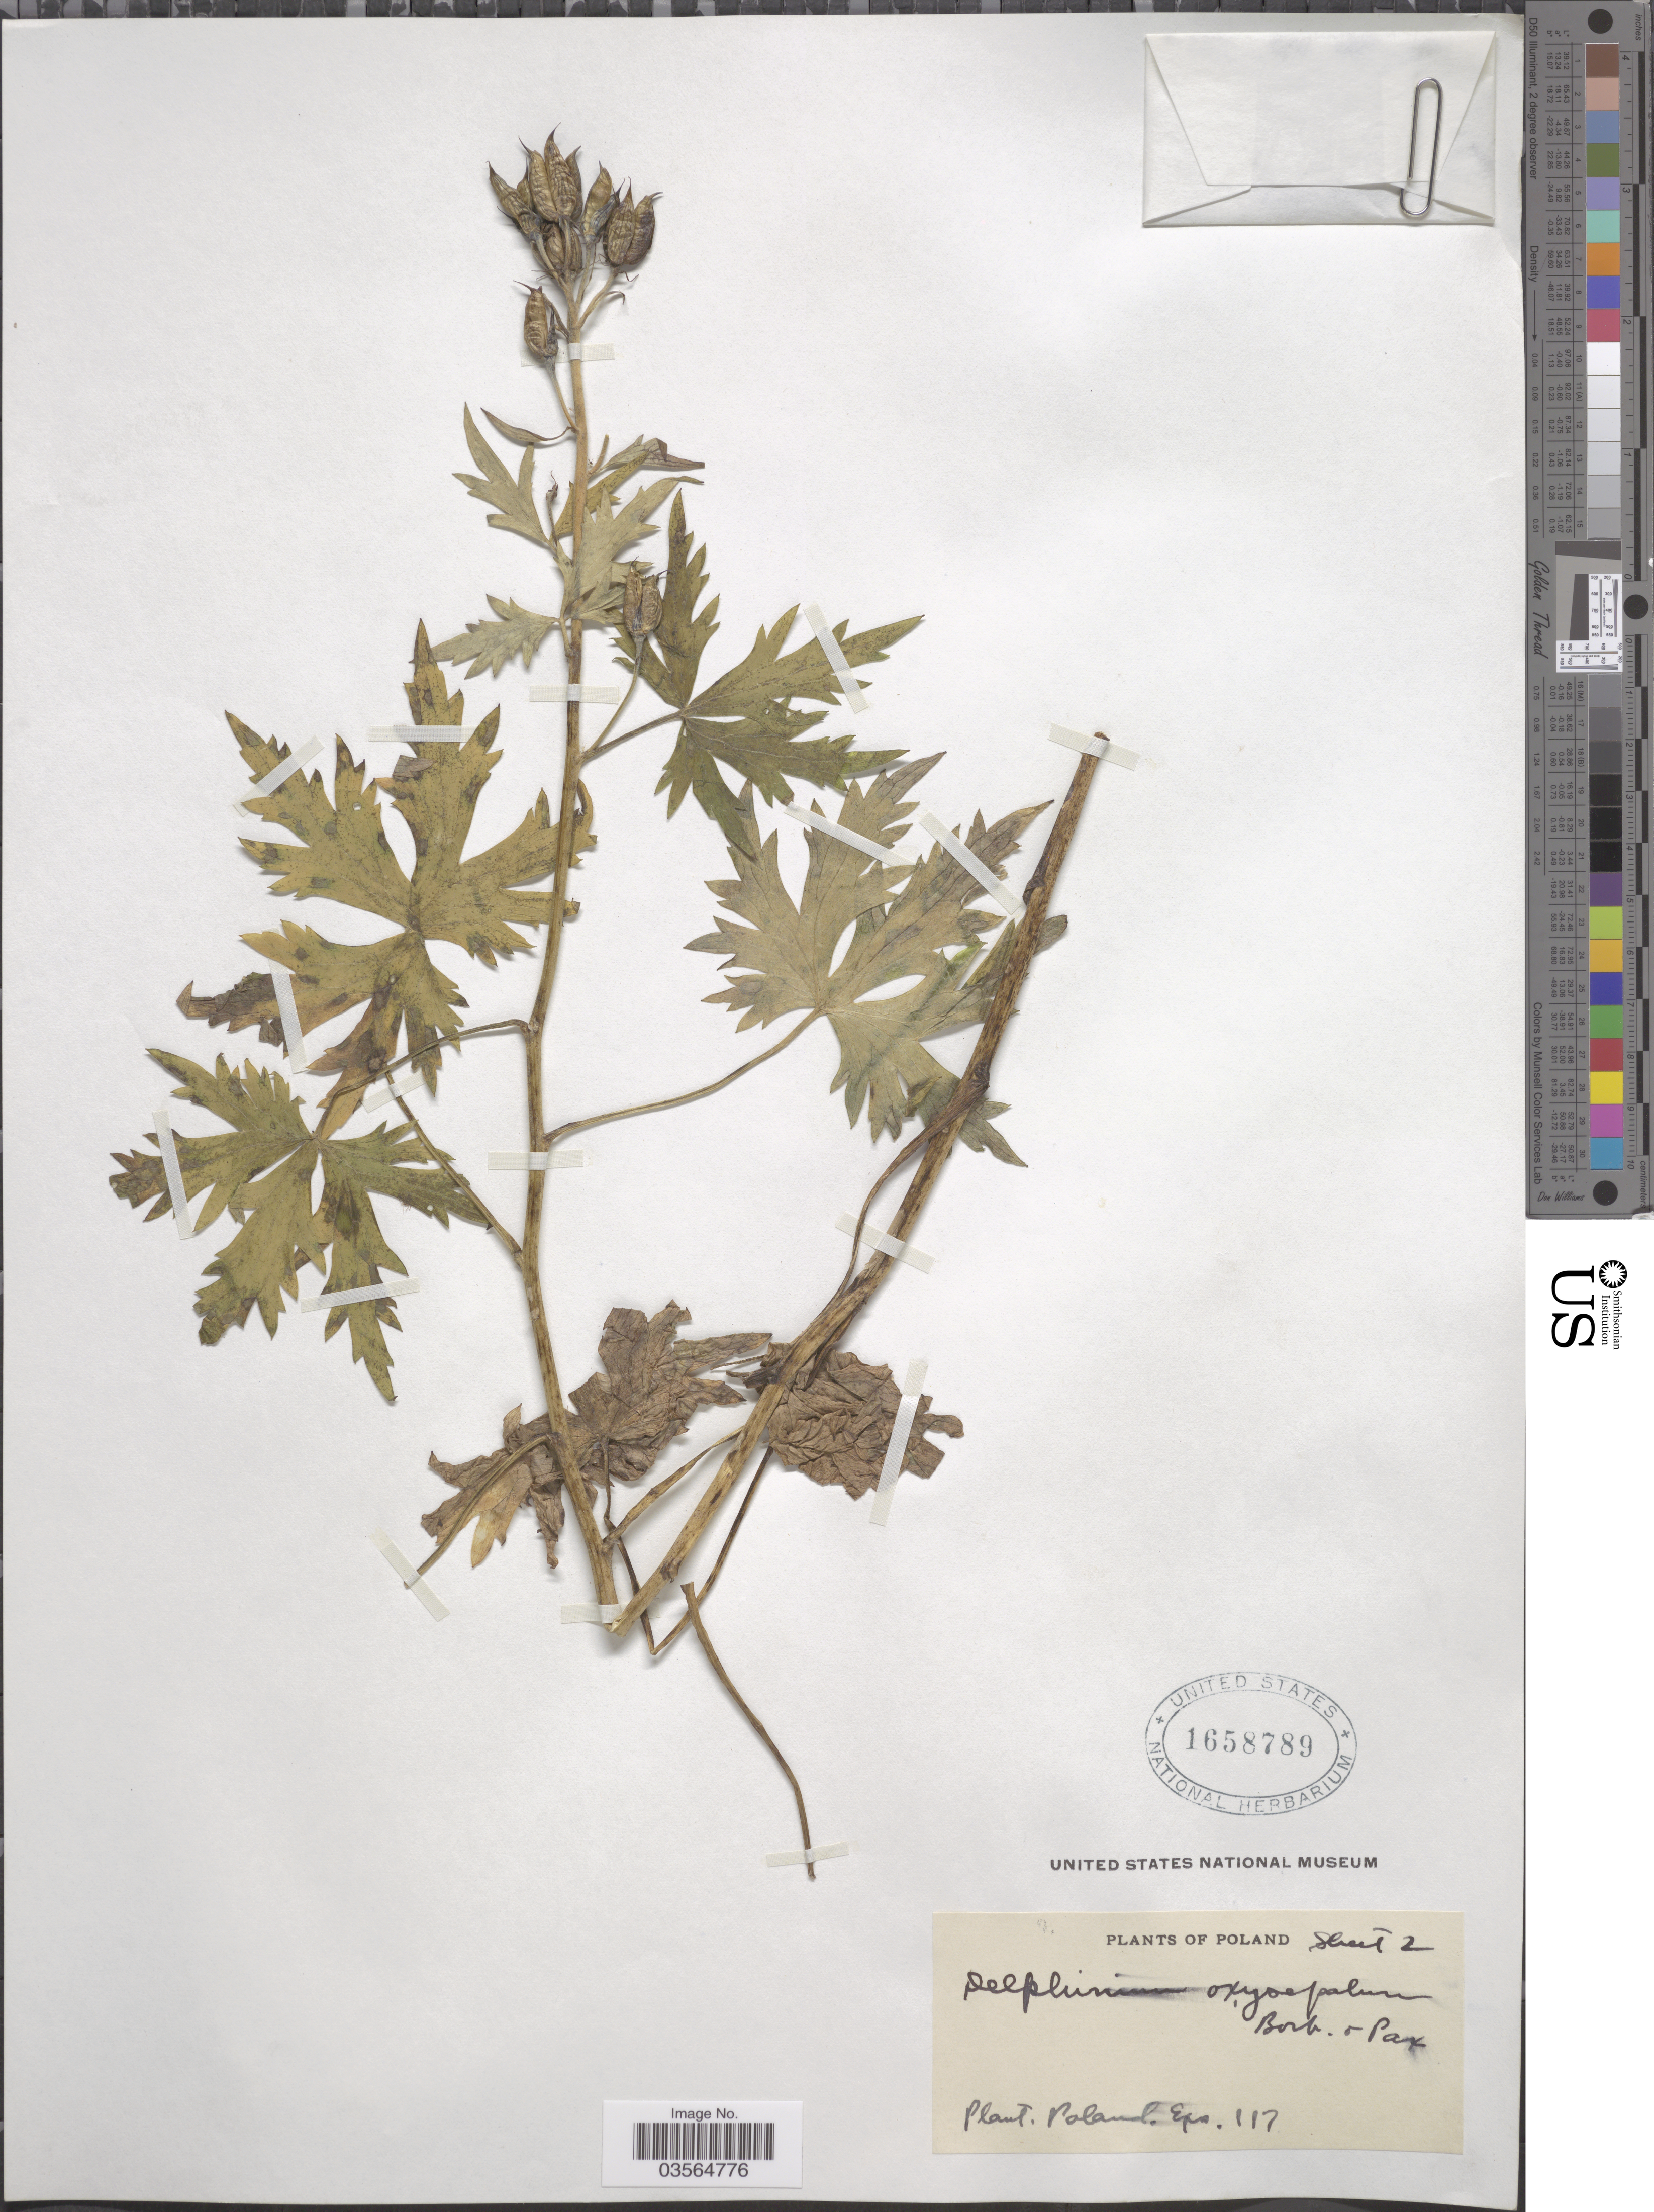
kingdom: Plantae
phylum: Tracheophyta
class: Magnoliopsida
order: Ranunculales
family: Ranunculaceae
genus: Delphinium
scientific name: Delphinium oxysepalum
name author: Pax ex Borbás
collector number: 117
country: Poland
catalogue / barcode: US 1658789